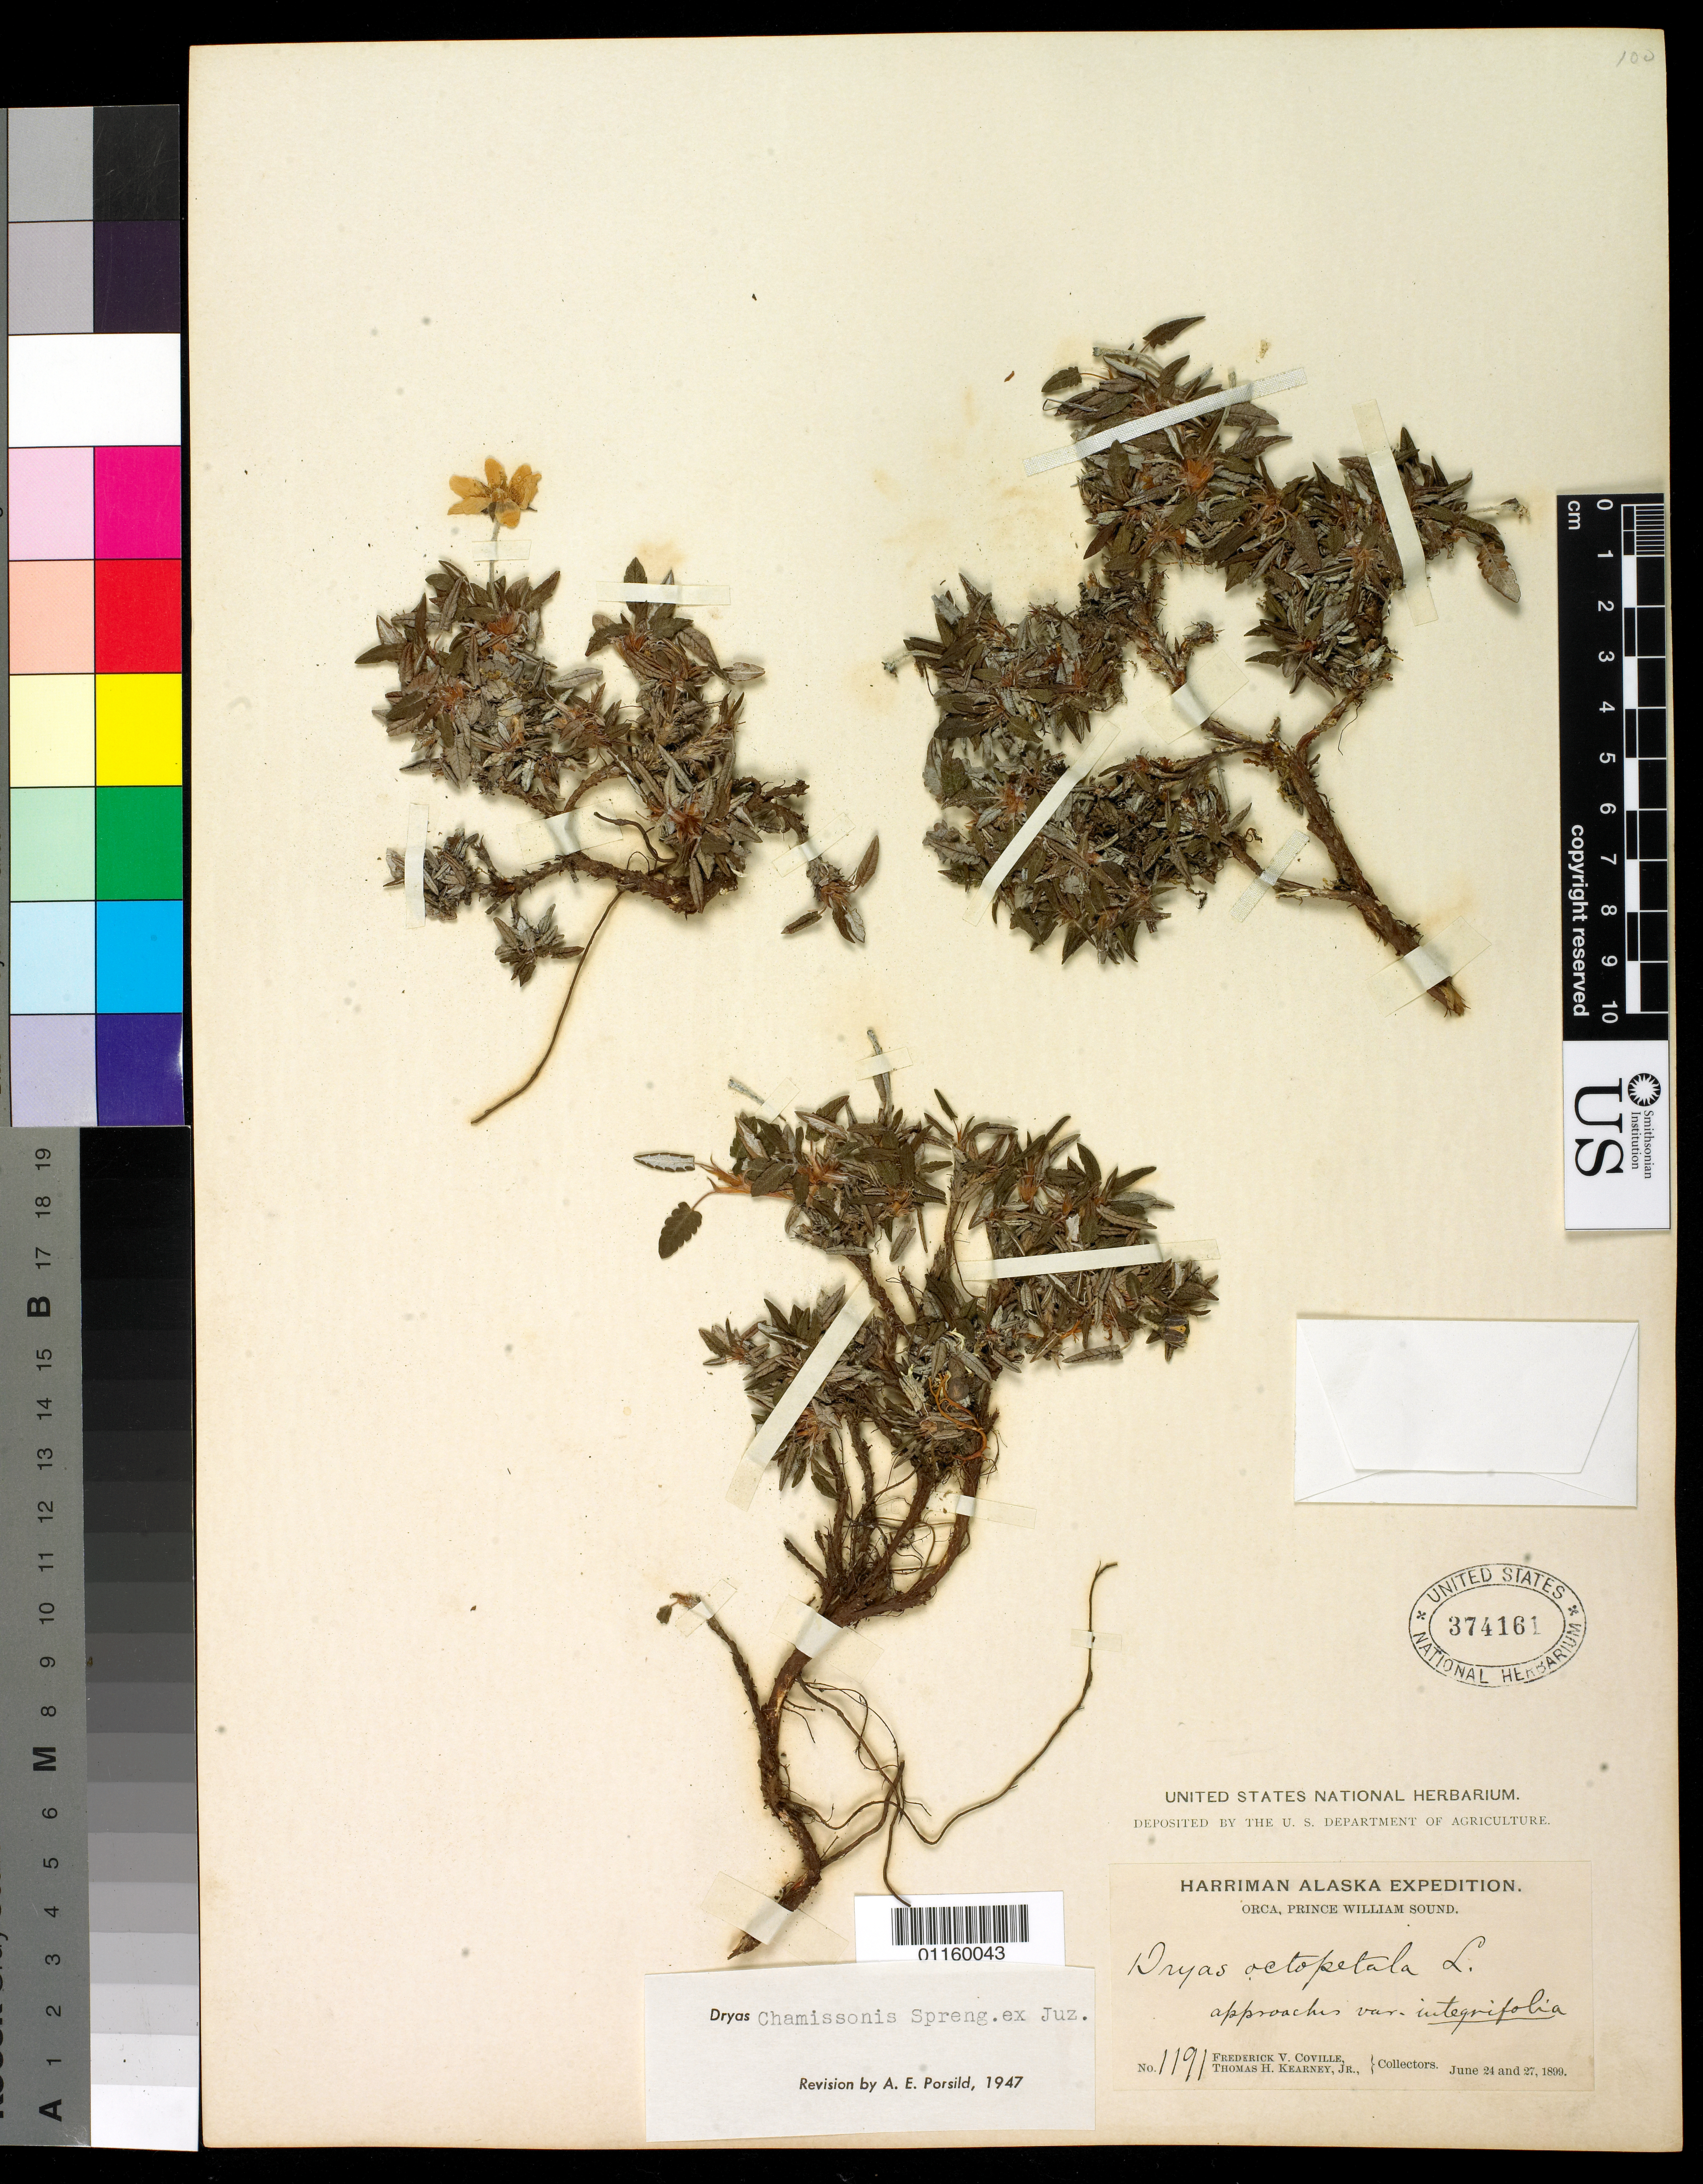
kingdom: Plantae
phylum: Tracheophyta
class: Magnoliopsida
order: Rosales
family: Rosaceae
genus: Dryas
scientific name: Dryas chamissonis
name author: Spreng. ex Juz.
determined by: Porsild, A. E.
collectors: F. V. Coville & T. H. Kearney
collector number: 1191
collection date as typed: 24 Jun 1899 to 27 Jun 1899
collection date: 1899-06-24/1899-06-27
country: United States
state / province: Alaska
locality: Orca, Prince William sound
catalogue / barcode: US 374161